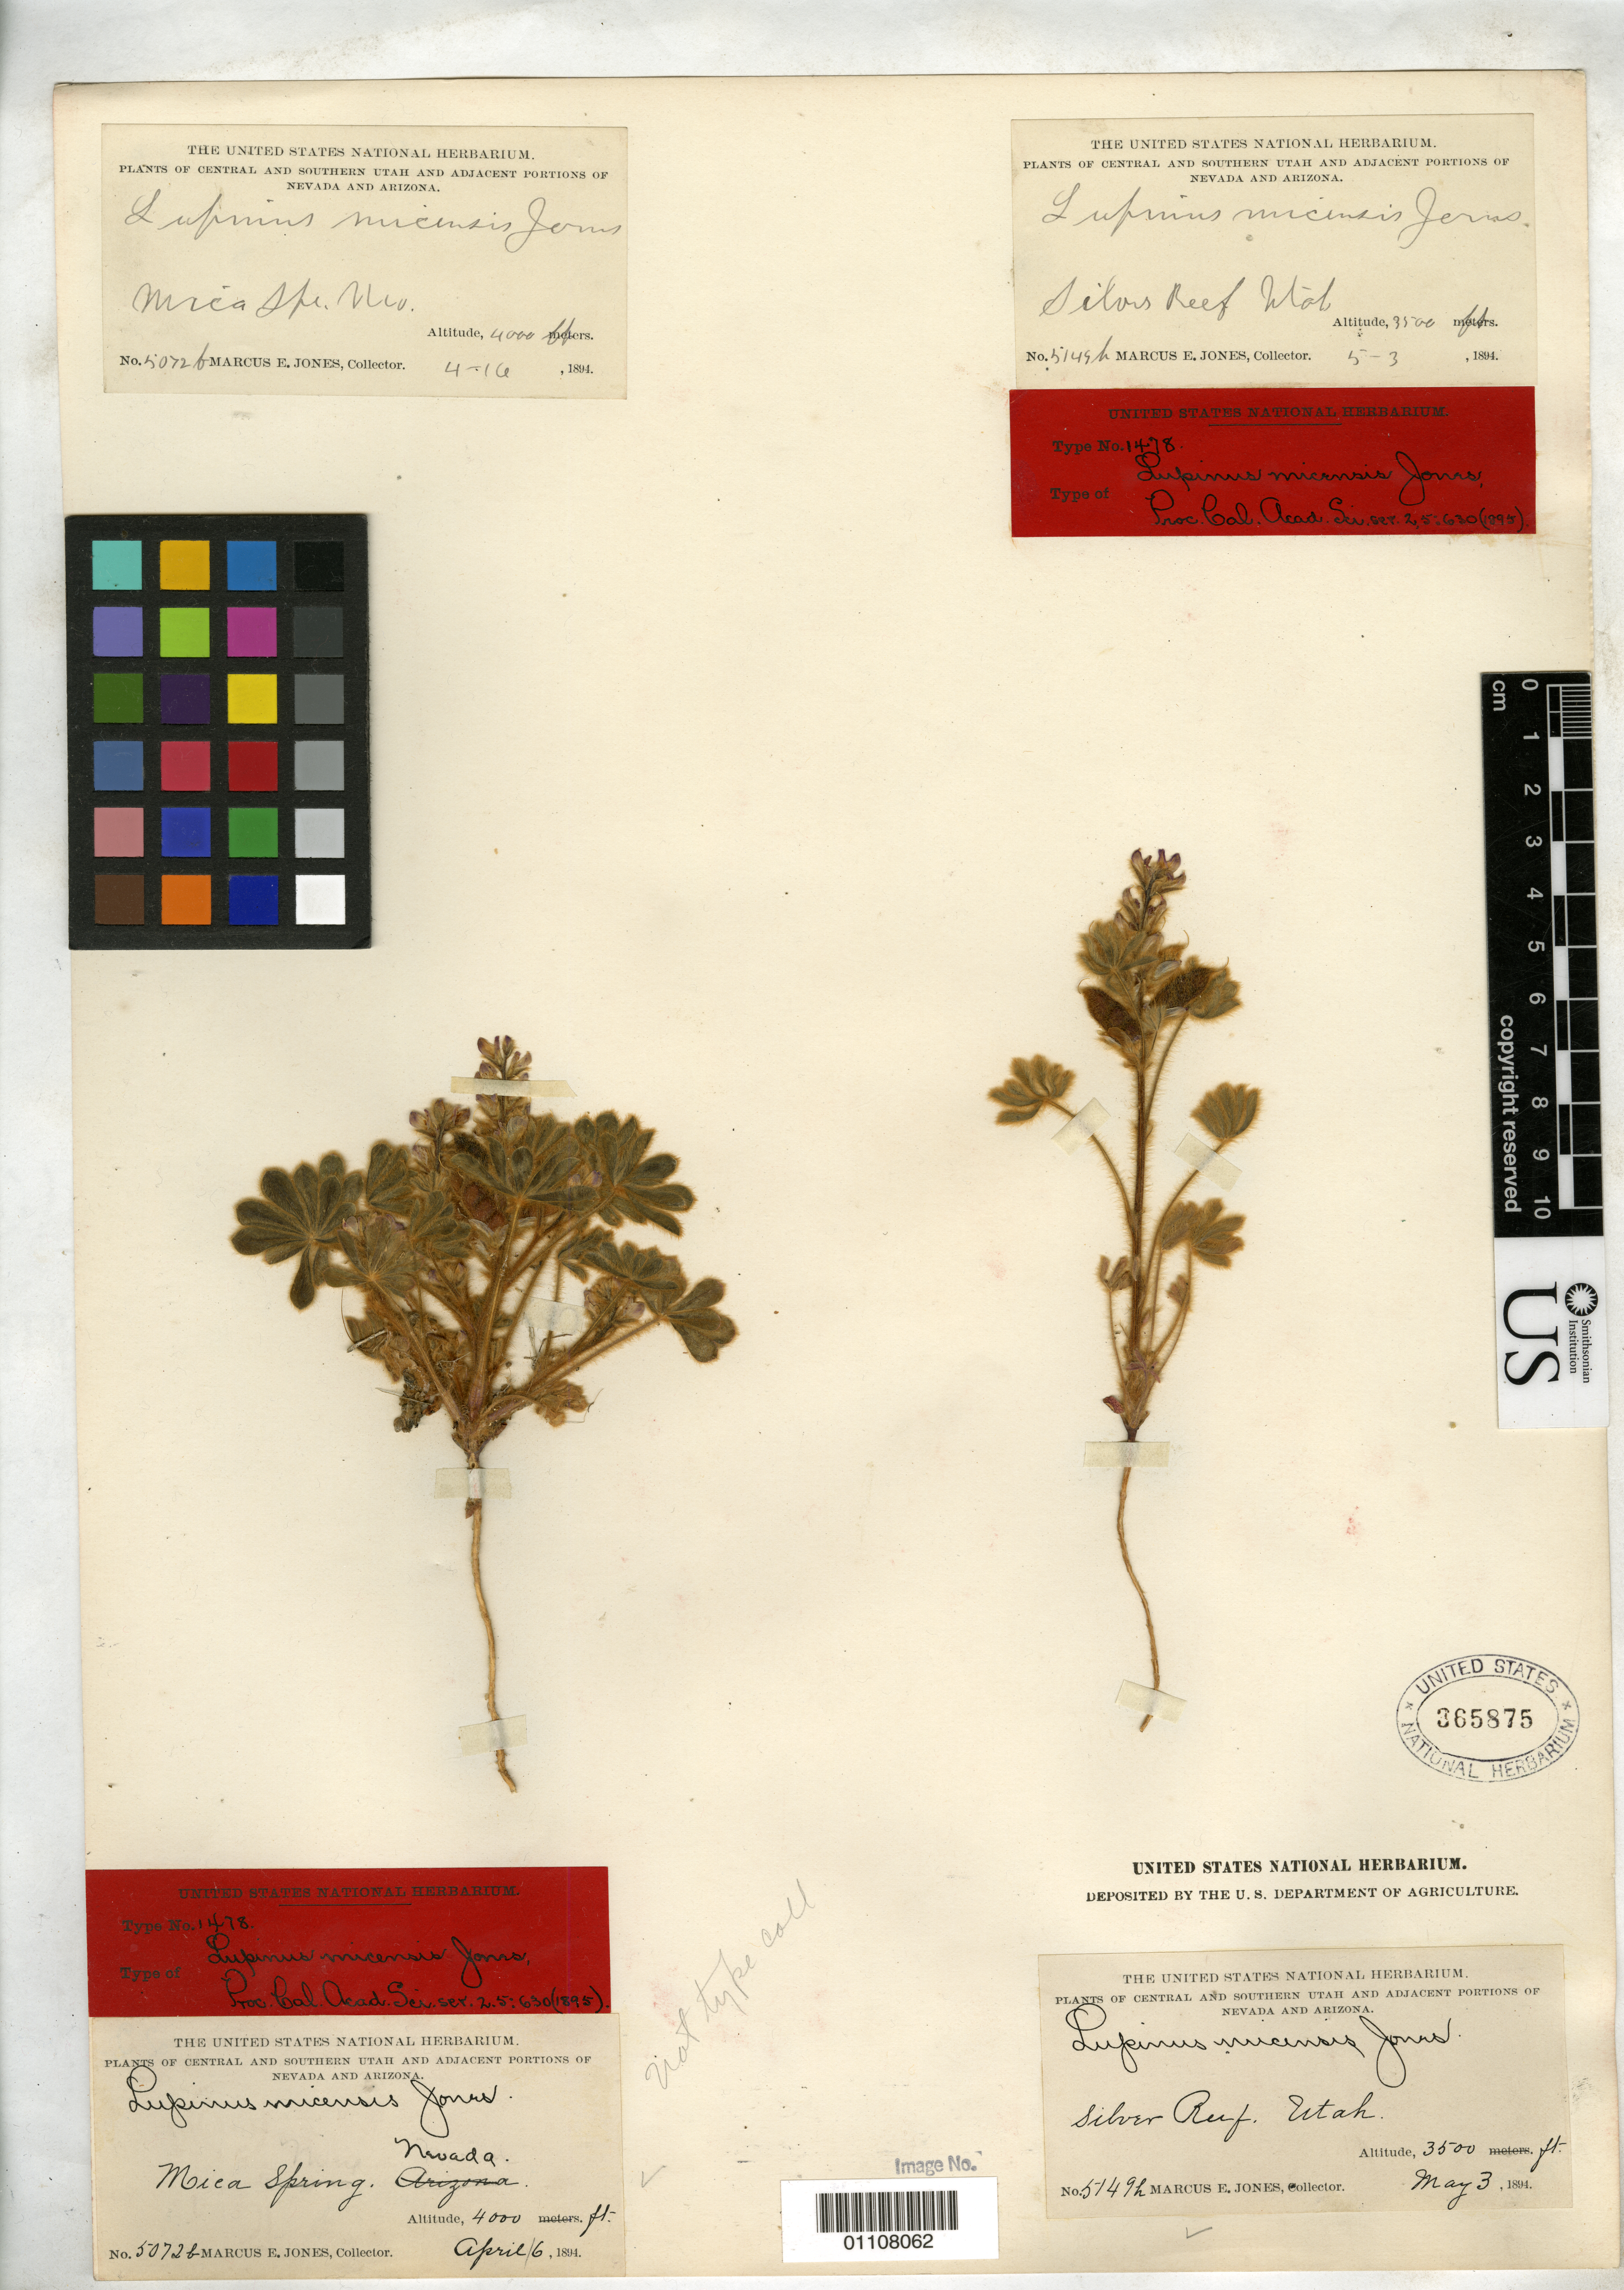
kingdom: Plantae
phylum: Tracheophyta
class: Magnoliopsida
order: Fabales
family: Fabaceae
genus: Lupinus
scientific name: Lupinus micensis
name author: M.E. Jones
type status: Syntype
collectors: M. E. Jones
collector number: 5149 h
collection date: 1894-05-03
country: United States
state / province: Utah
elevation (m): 1067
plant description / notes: Two syntypes mounted on this sheet, 5149h & 5072b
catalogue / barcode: US 365875